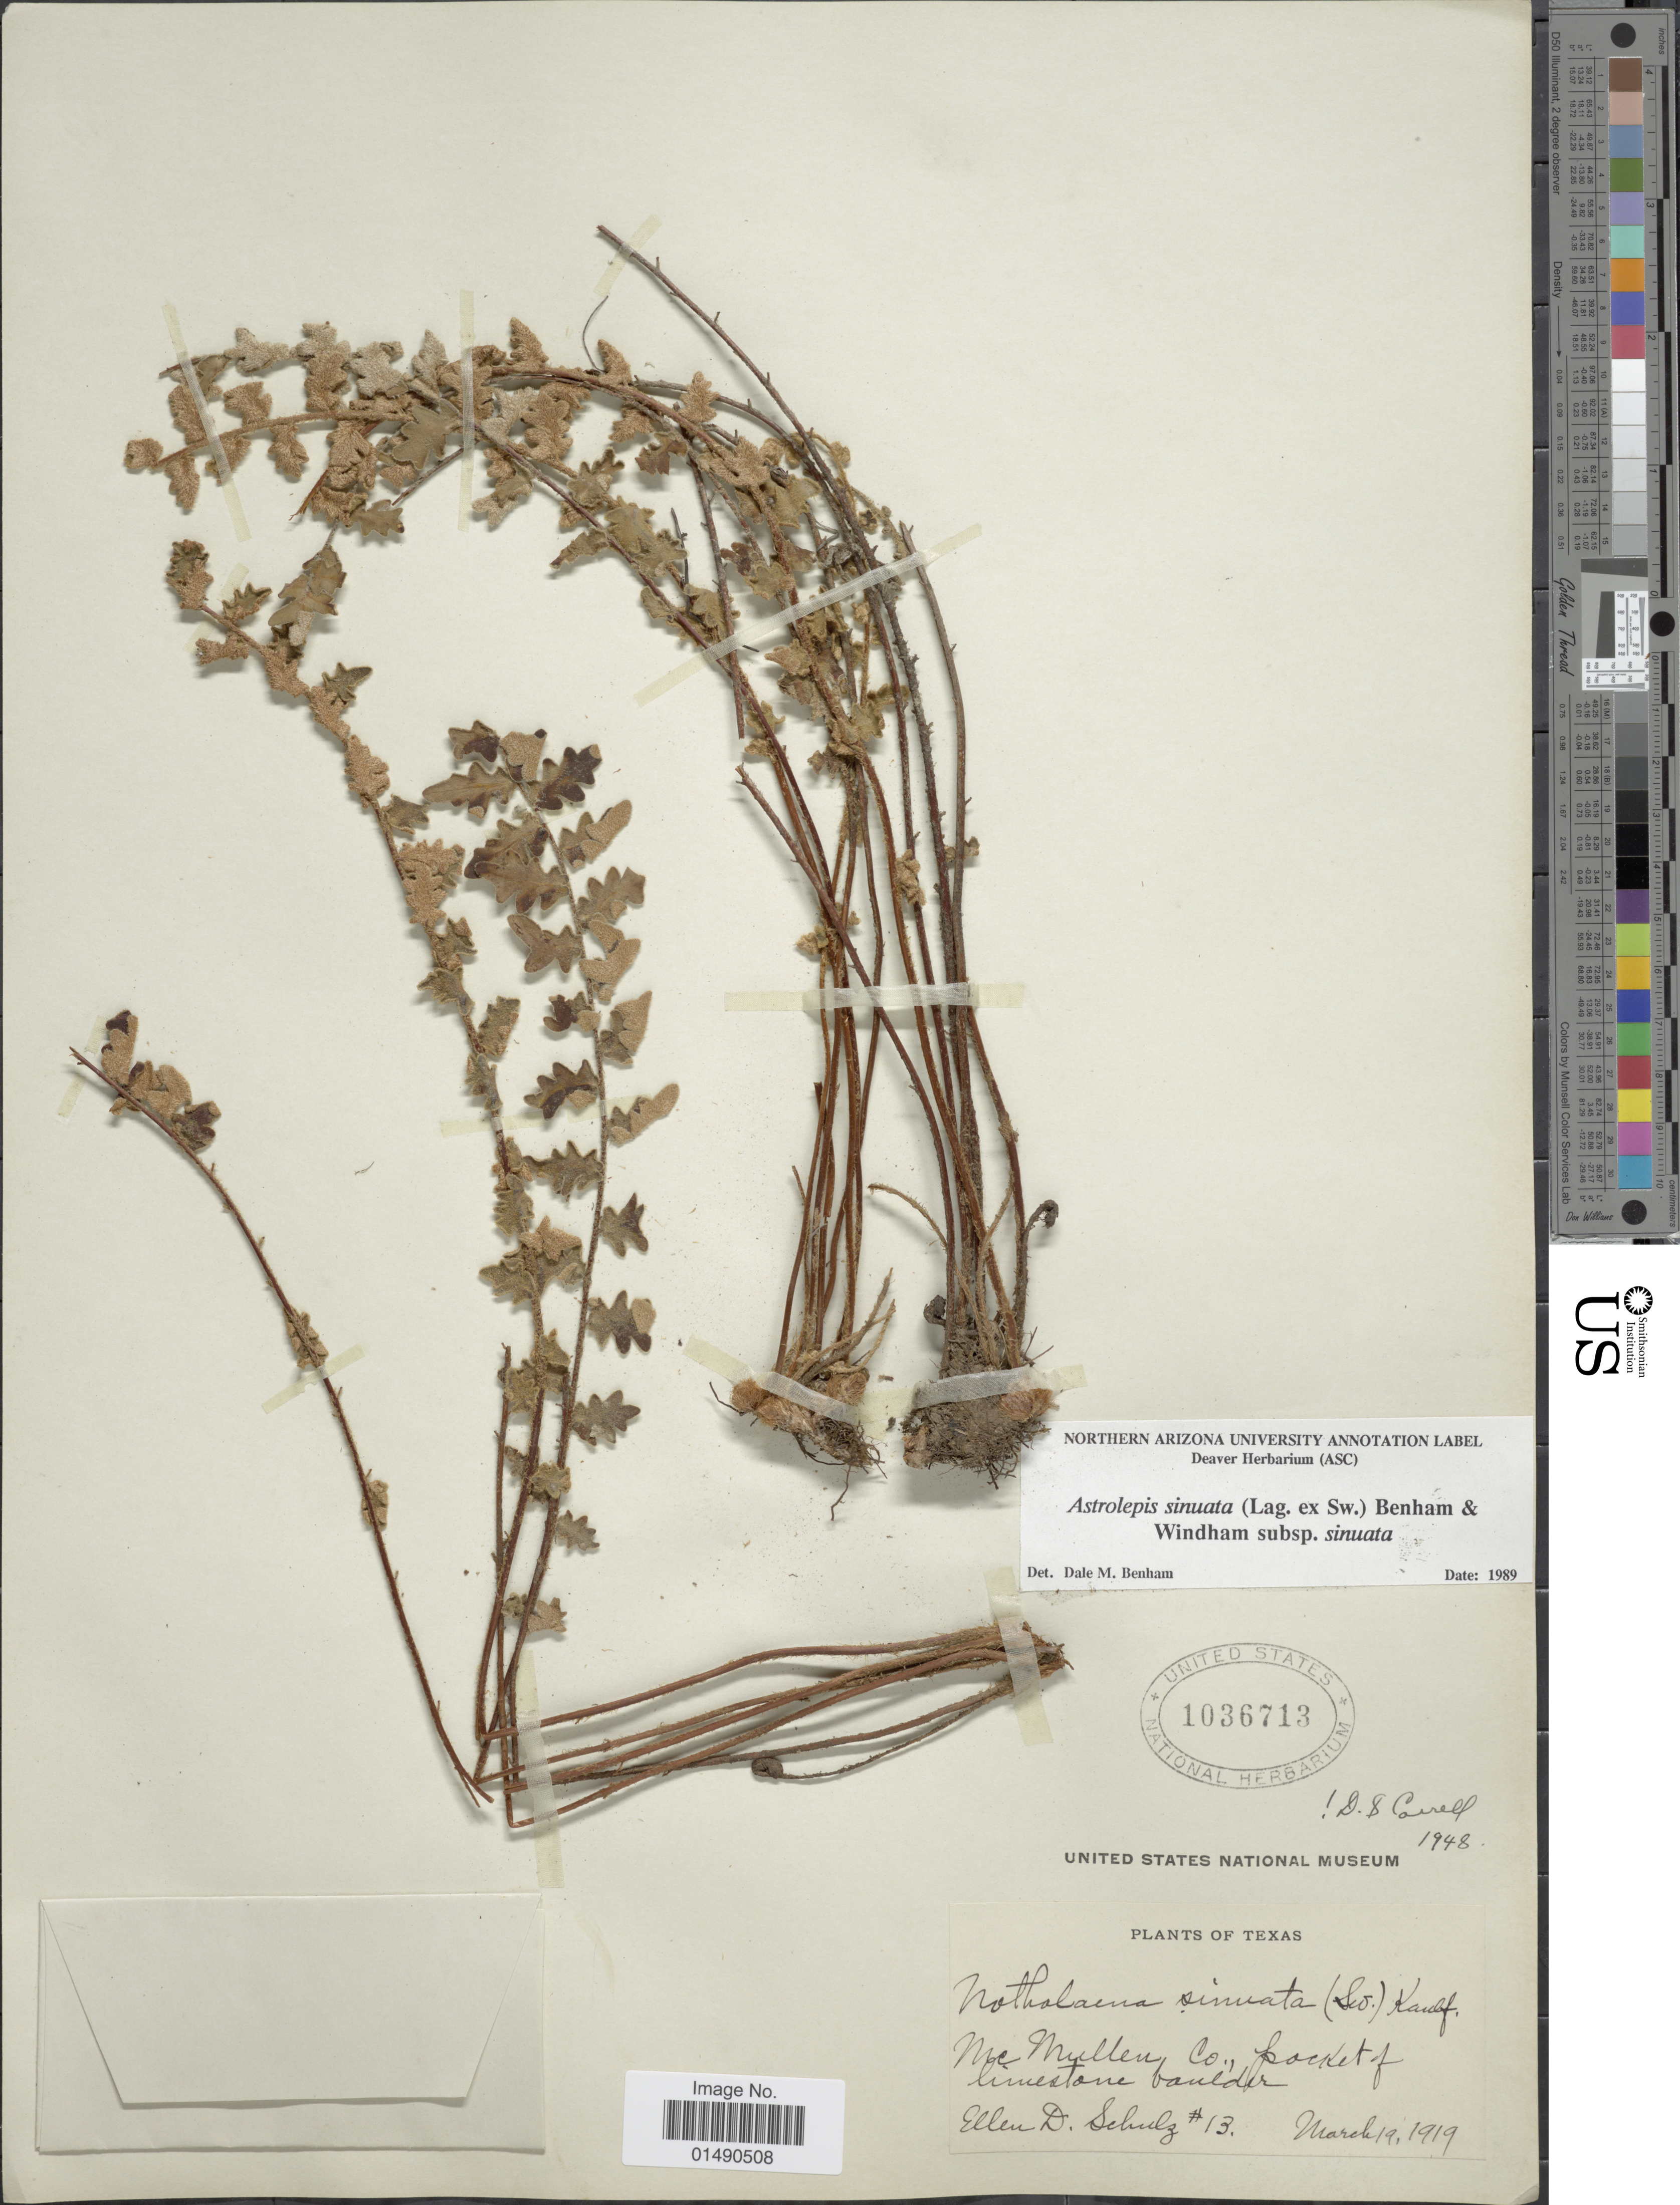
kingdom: Plantae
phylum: Tracheophyta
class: Polypodiopsida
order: Polypodiales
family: Pteridaceae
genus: Astrolepis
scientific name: Astrolepis sinuata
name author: (Lag. ex Sw.) D.M. Benham & Windham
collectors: E. D. Schulz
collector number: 13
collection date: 1919-03-19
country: United States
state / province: Texas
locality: McMullen Co., Pocket of limestone boulder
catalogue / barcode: US 1036713